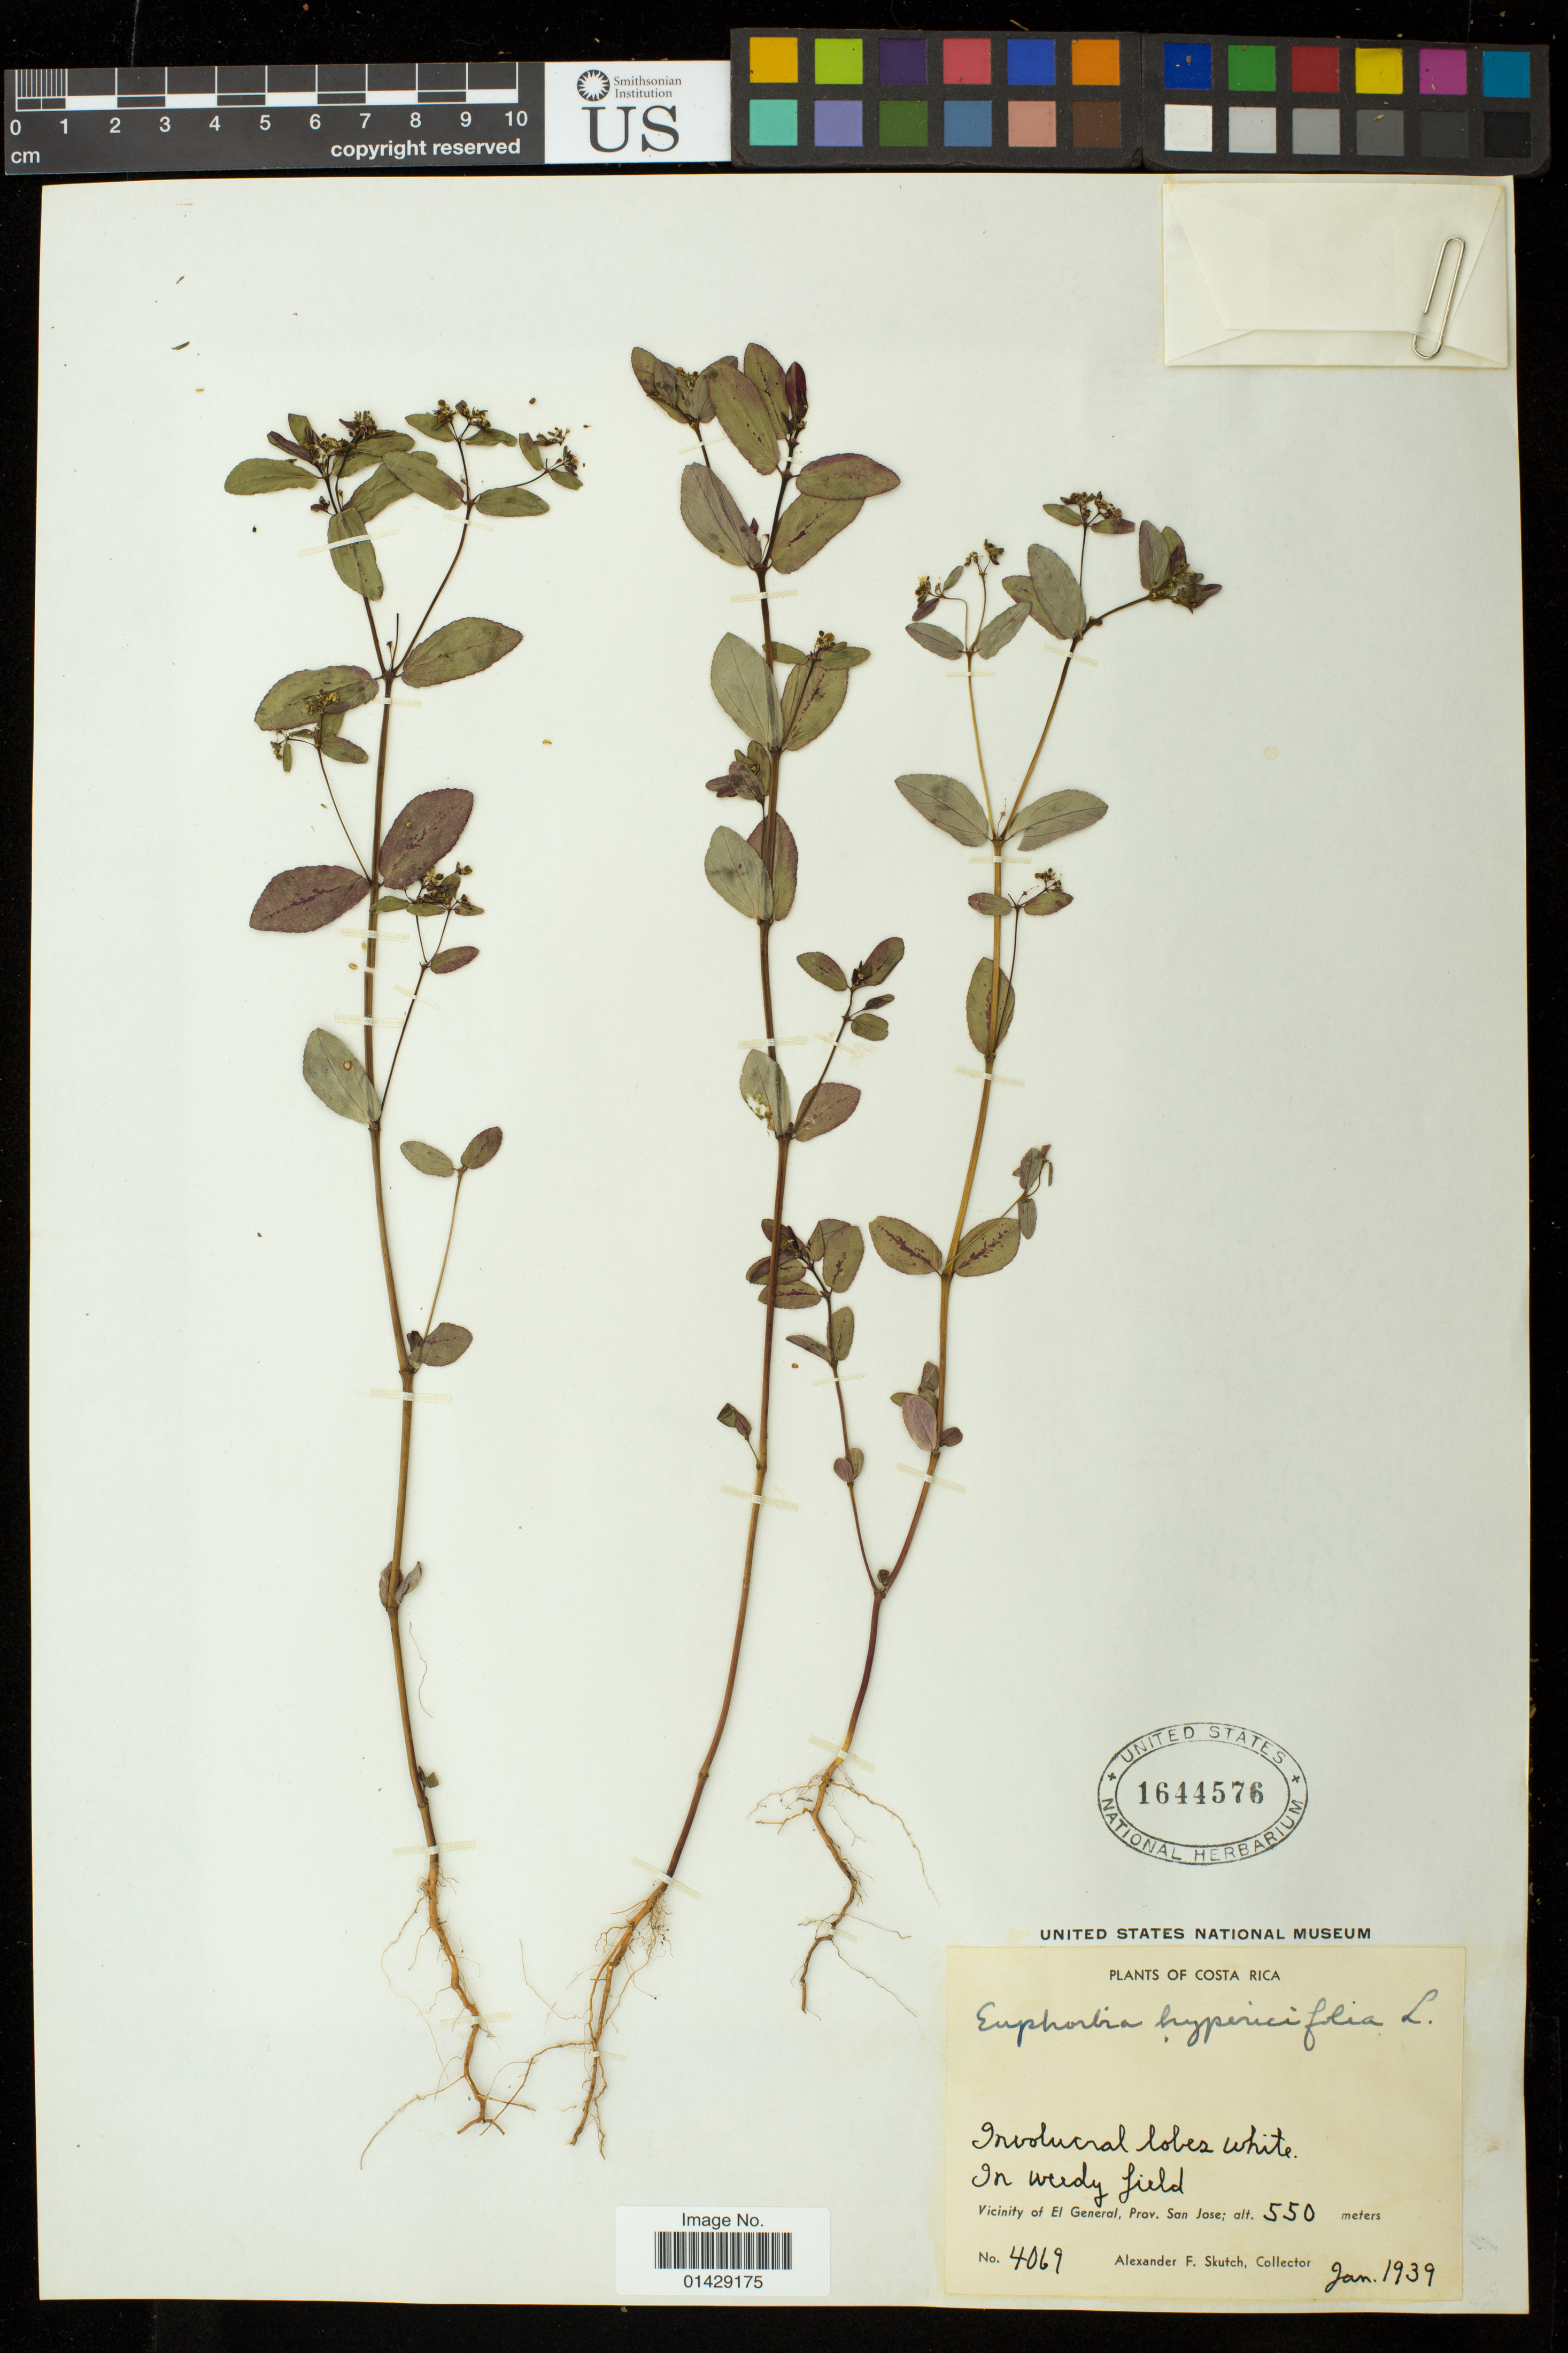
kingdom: Plantae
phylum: Tracheophyta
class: Magnoliopsida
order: Malpighiales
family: Euphorbiaceae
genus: Euphorbia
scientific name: Euphorbia hyssopifolia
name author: L.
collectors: A. F. Skutch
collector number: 4069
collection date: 1939-01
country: Costa Rica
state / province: San José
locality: In weedy field.; Vicinity of El General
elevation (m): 550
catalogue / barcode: US 1644576